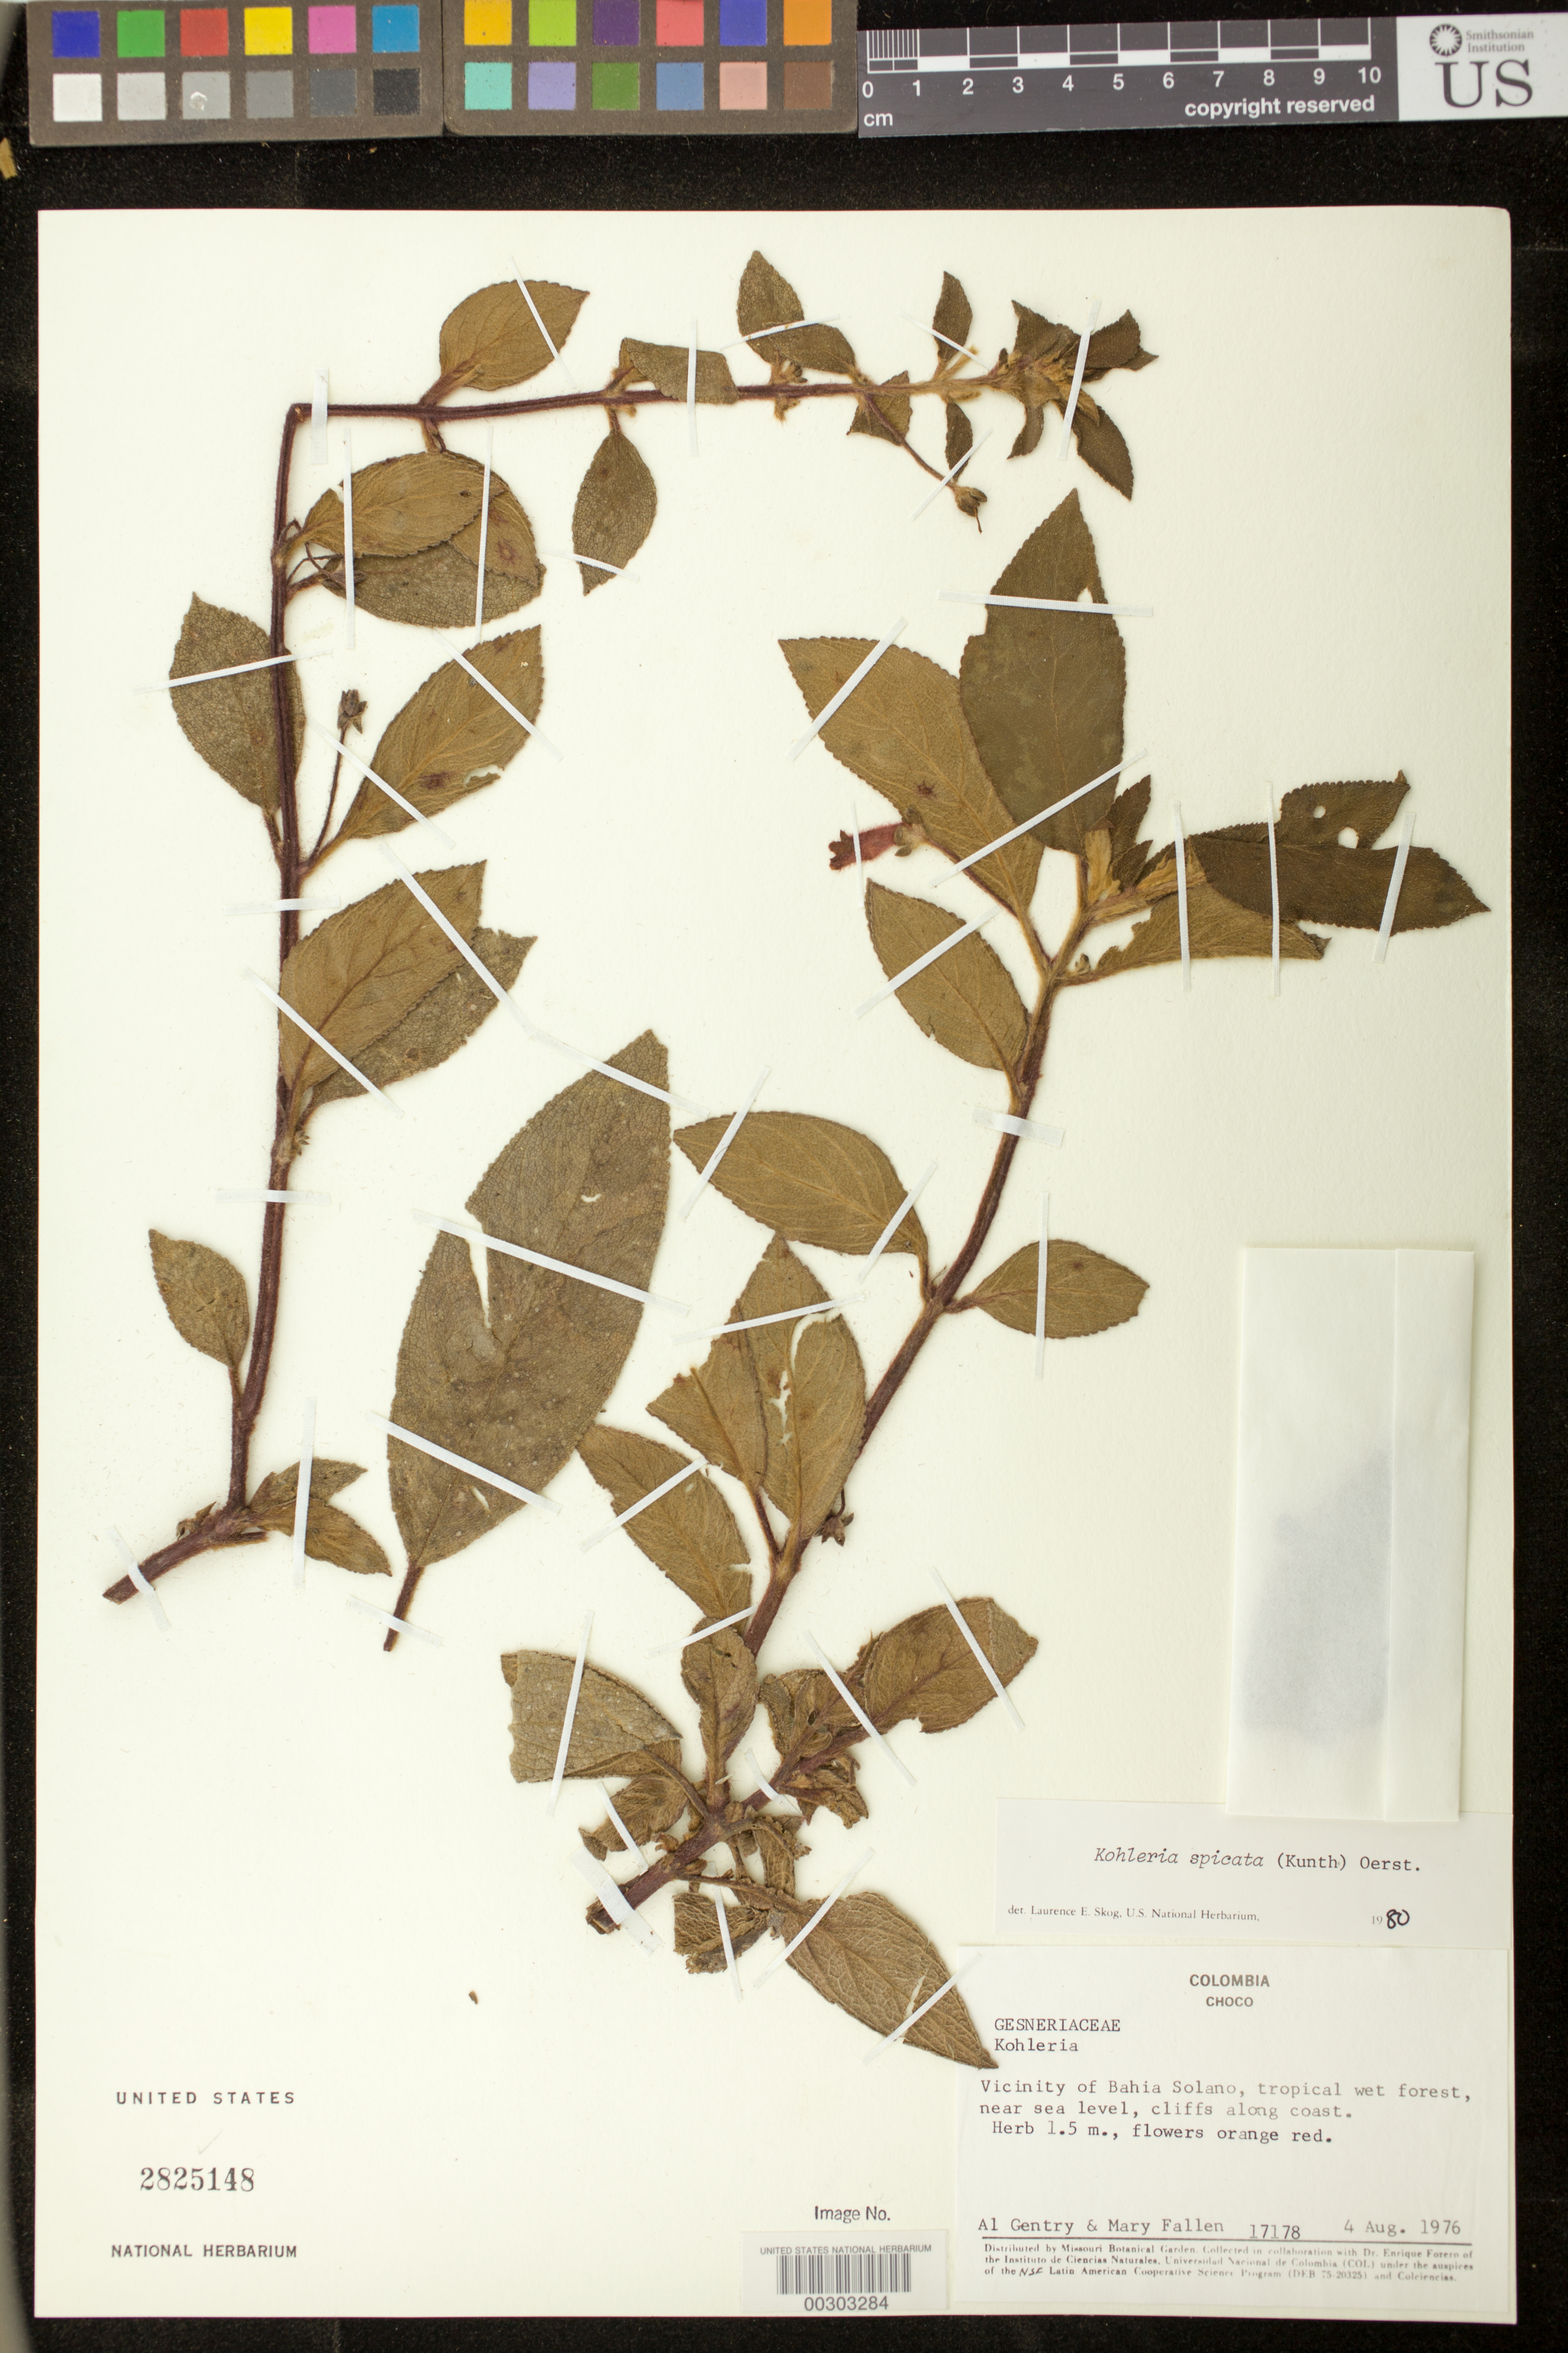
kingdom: Plantae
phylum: Tracheophyta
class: Magnoliopsida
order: Lamiales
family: Gesneriaceae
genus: Kohleria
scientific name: Kohleria spicata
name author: (Kunth) Oerst.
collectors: A. H. Gentry & M. Fallen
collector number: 17178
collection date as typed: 04 Aug 1976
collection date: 1976-08-04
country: Colombia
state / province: Cauca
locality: Vicinity of Bahia Solano, near sea level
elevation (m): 0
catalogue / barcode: US 2825148